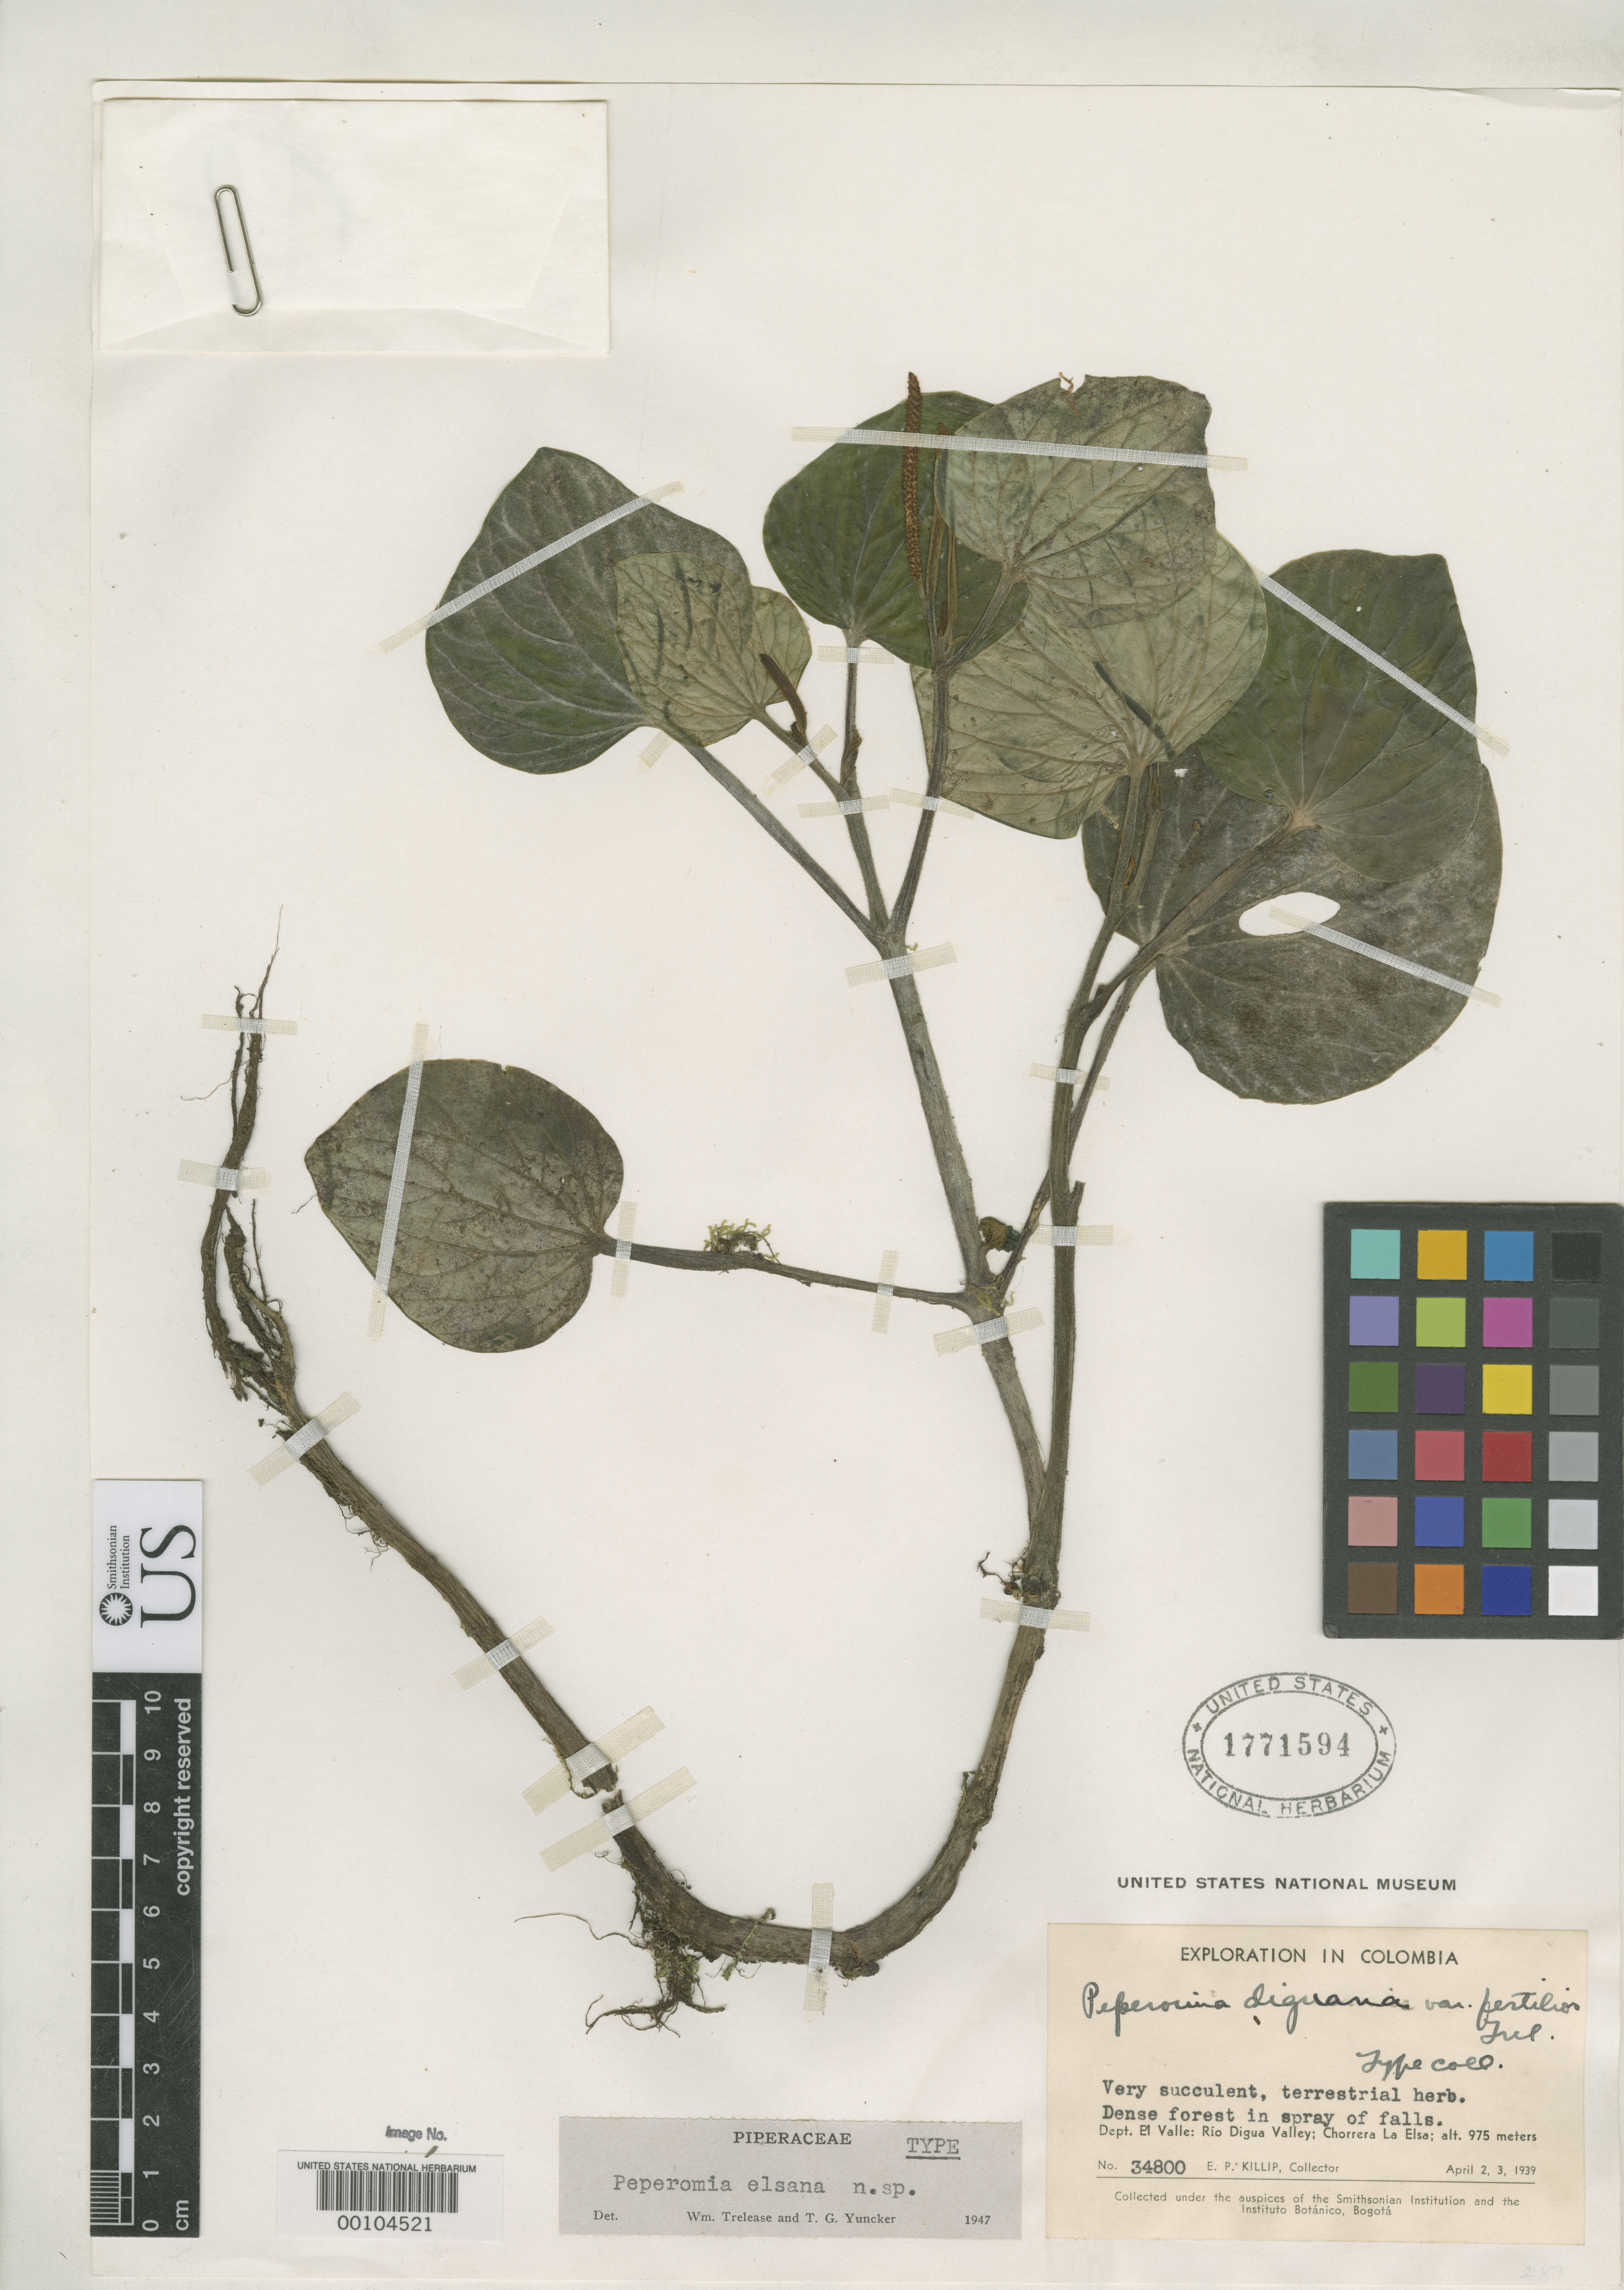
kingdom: Plantae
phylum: Tracheophyta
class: Magnoliopsida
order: Piperales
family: Piperaceae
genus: Peperomia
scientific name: Peperomia elsana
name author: Trel. & Yunck.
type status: Holotype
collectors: E. P. Killip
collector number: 34800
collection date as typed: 02 Apr 1939 to 03 Apr 1939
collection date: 1939-04-02/1939-04-03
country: Colombia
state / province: Valle del Cauca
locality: Rio Digua Valley, Chorrera La Elsa.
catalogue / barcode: US 1771594